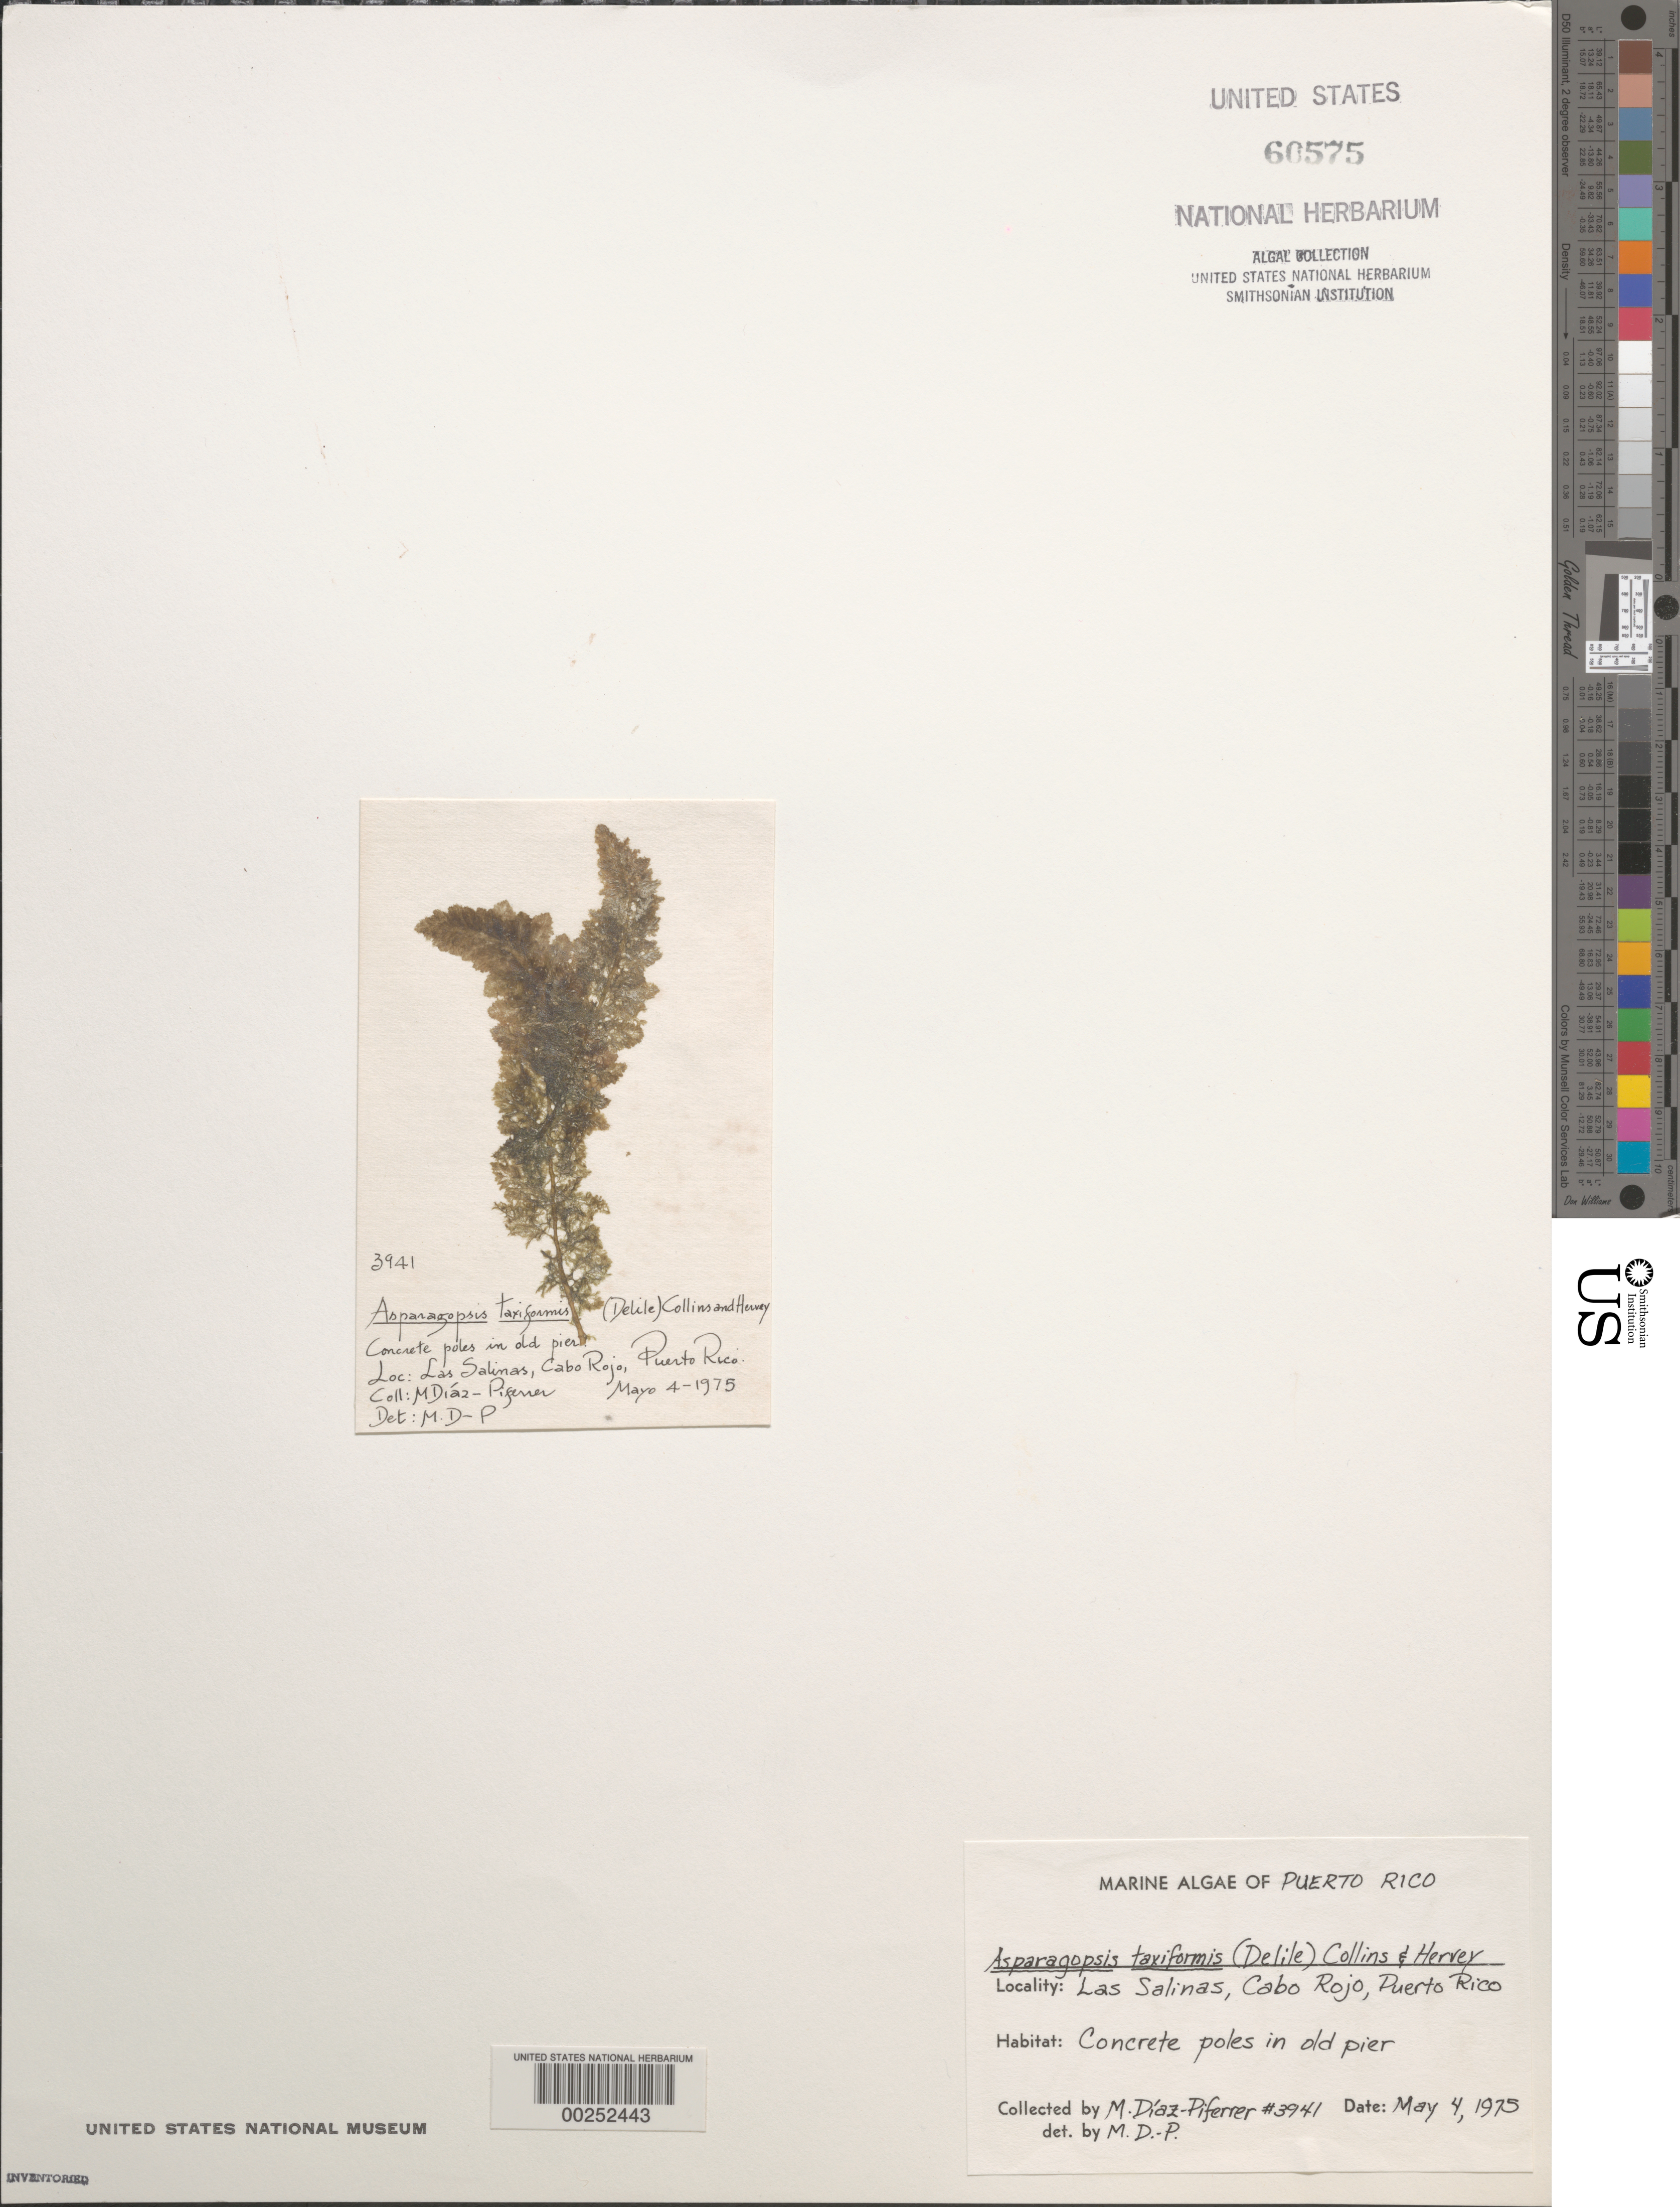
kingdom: Plantae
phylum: Rhodophyta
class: Florideophyceae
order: Bonnemaisoniales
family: Bonnemaisoniaceae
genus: Asparagopsis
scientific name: Asparagopsis taxiformis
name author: (Delile) Trevis.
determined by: Diaz-Piferrer, M.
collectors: M. Diaz-Piferrer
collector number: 3941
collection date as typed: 04 May 1975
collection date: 1975-05-04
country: Puerto Rico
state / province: Cabo Rojo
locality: Las Salinas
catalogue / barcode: US 60575